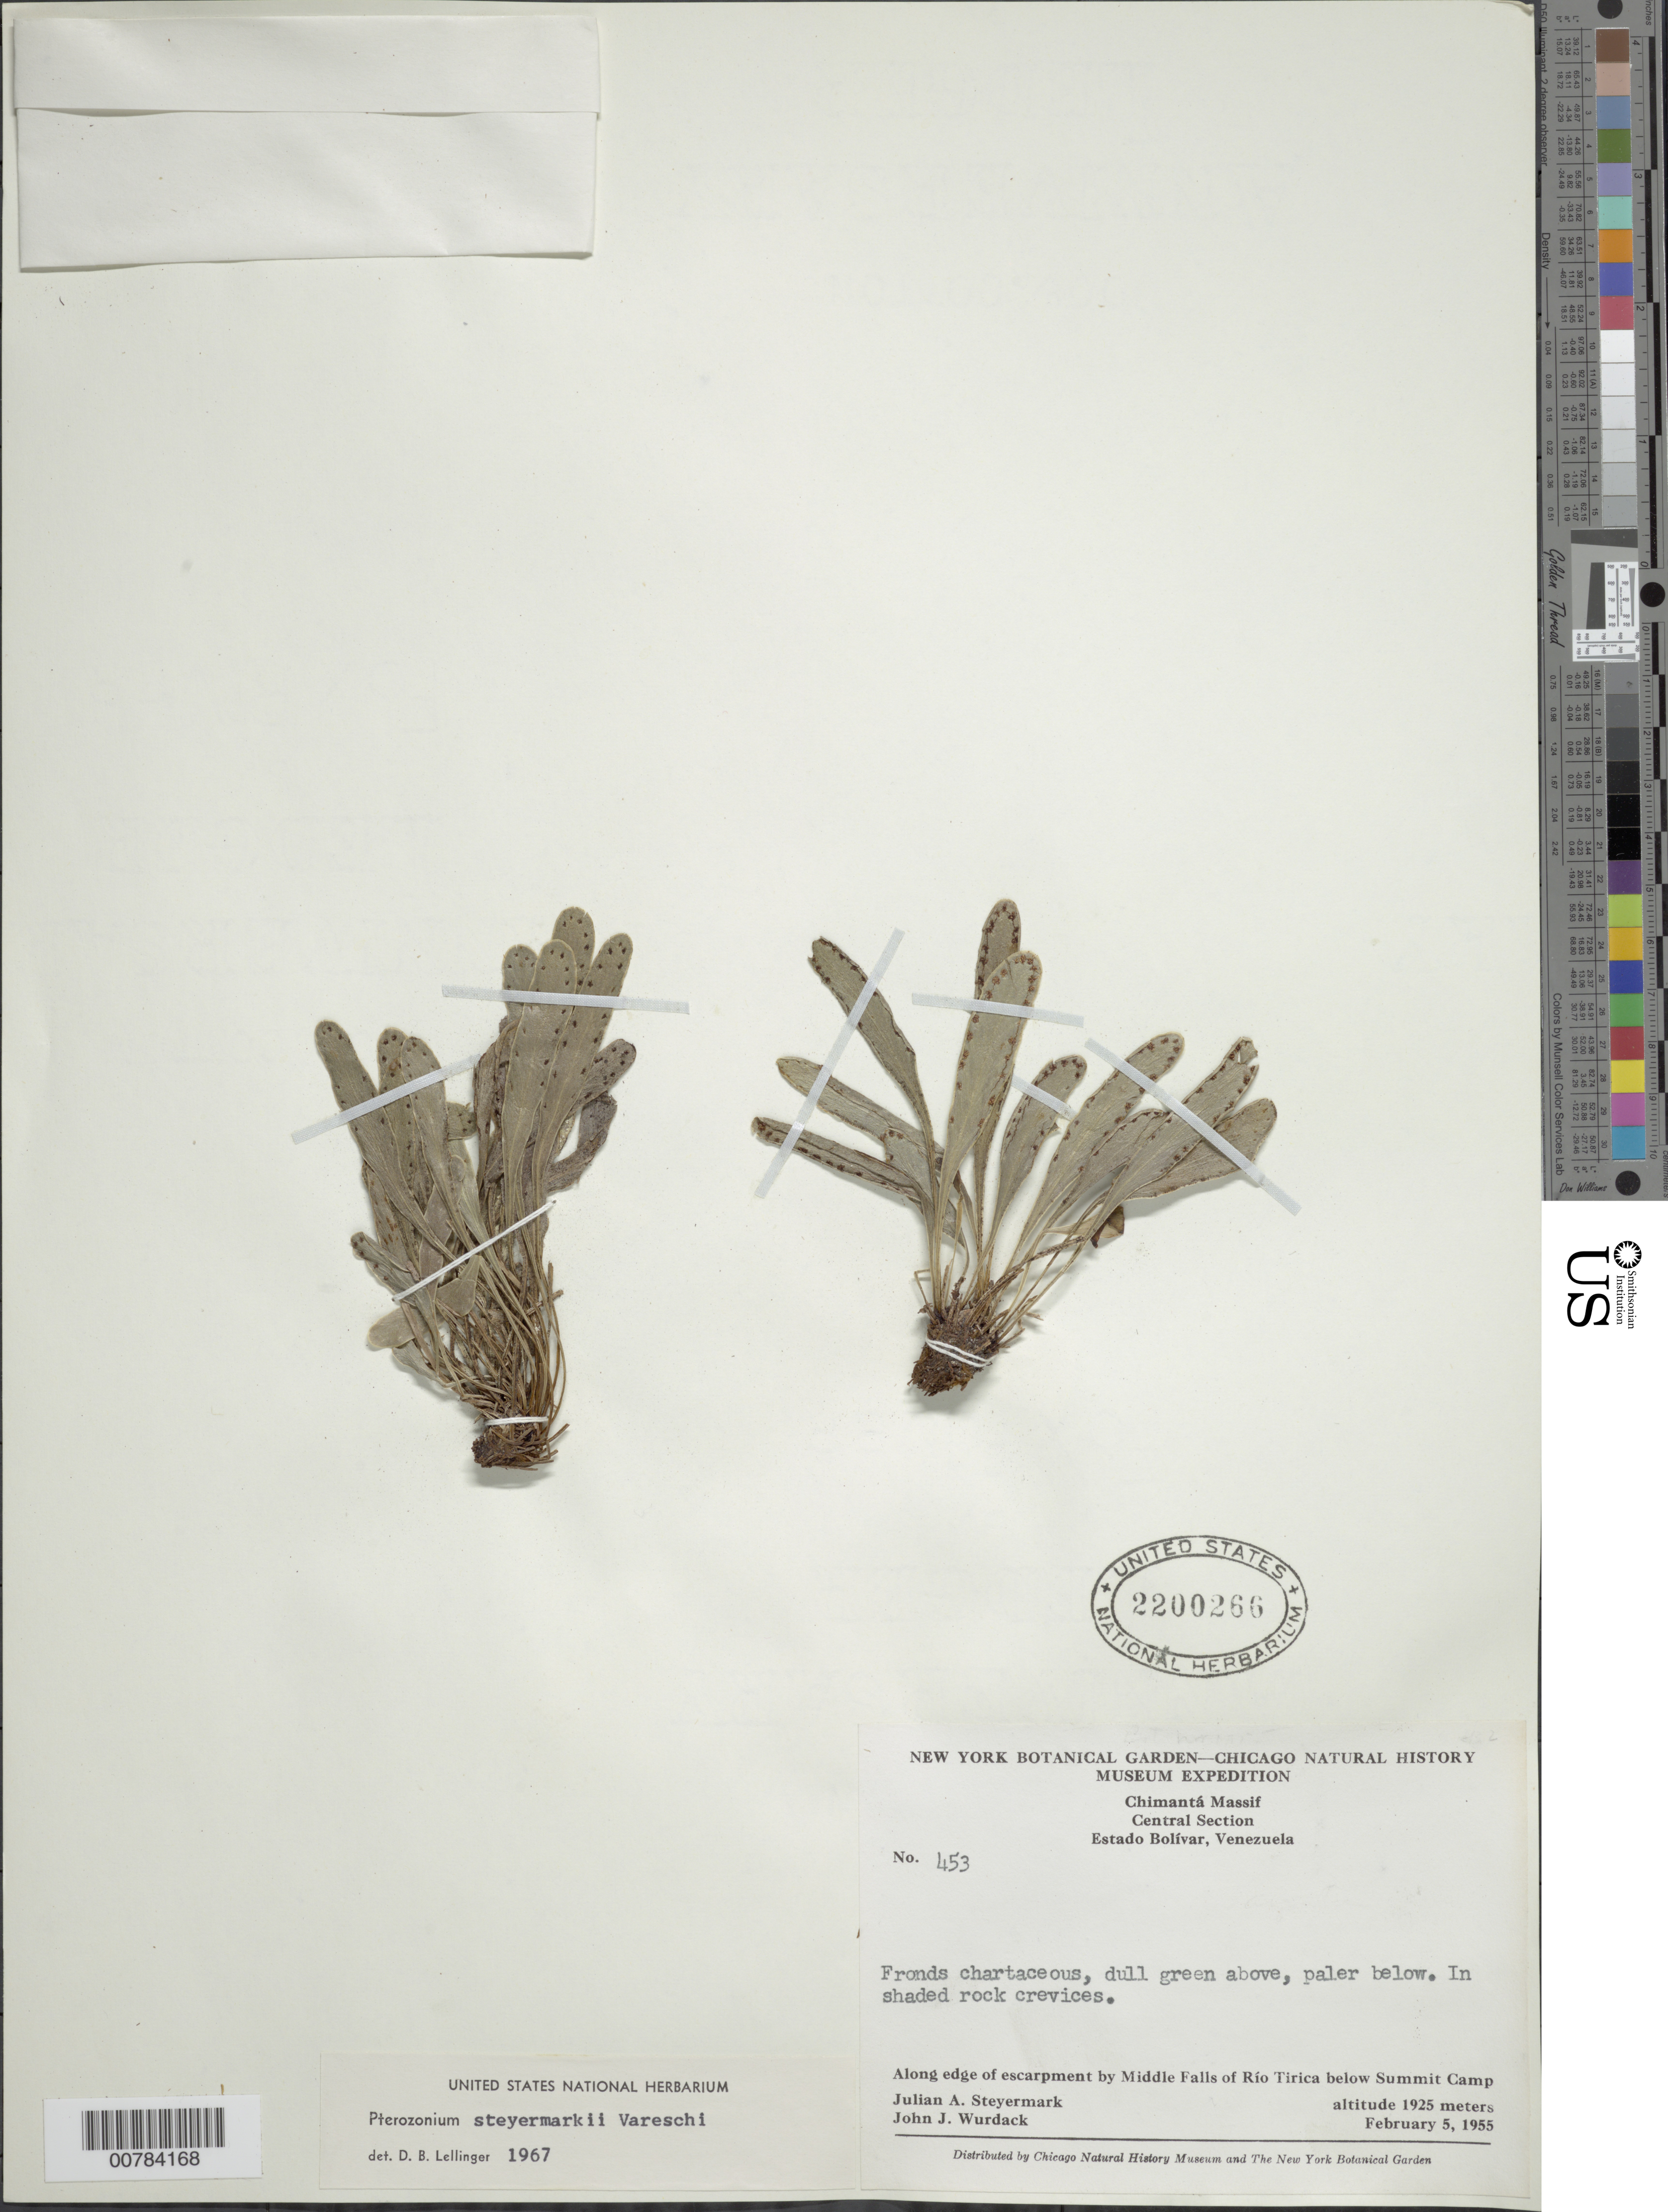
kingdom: Plantae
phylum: Tracheophyta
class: Polypodiopsida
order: Polypodiales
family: Pteridaceae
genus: Pterozonium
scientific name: Pterozonium steyermarkii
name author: Vareschi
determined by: Lellinger, David B., (BOT), Smithsonian Institution - National Museum of Natural History (UNITED STATES)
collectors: J. Steyermark & J. J. Wurdack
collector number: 55 453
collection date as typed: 5-Feb-55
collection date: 1955-02-05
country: Venezuela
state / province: Bolívar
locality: Chimantá Massif, Central Section, by Middle Falls of Río Tirica below Summit Camp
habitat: Shaded rock crevices, along edge of escarpment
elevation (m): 1925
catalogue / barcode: US 2200266